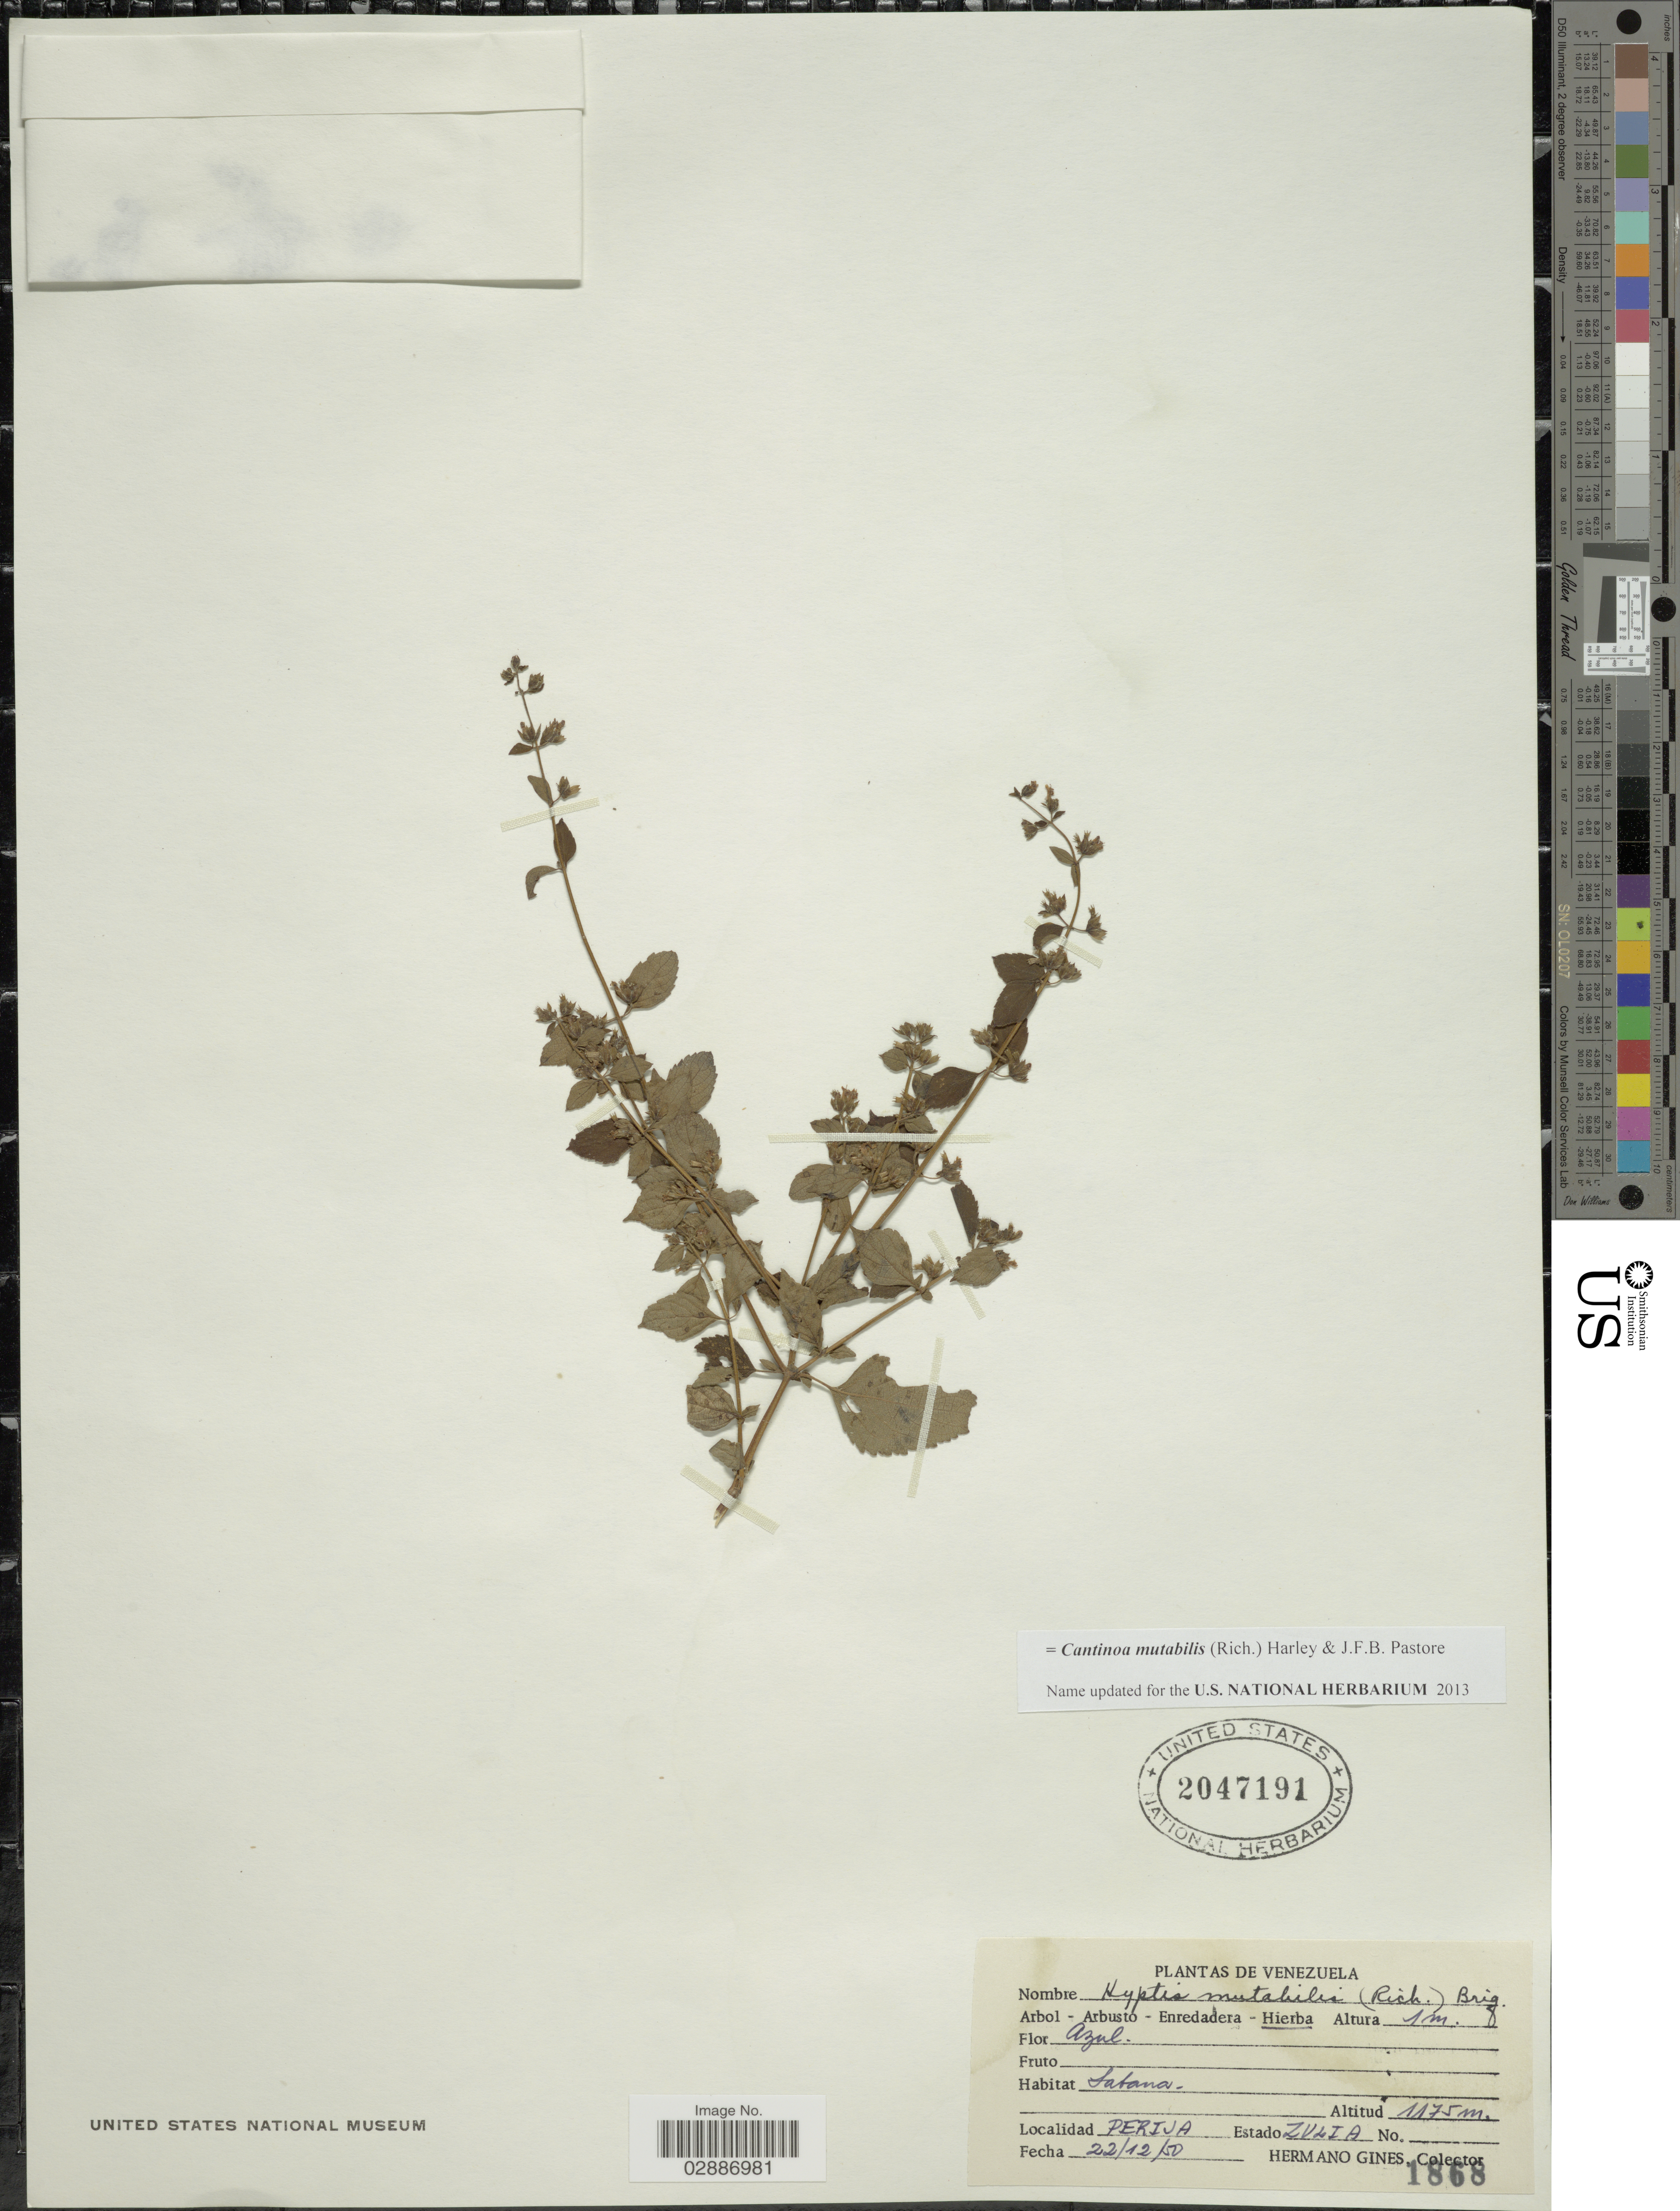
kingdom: Plantae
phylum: Tracheophyta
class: Magnoliopsida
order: Lamiales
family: Lamiaceae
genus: Cantinoa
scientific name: Cantinoa mutabilis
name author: (Epling) Harley & J.F.B. Pastore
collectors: Bro. Gines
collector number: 1868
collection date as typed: Transcribed d/m/y: 22/12/50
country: Venezuela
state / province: Zulia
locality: Perija.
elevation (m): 1175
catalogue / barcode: US 2047191